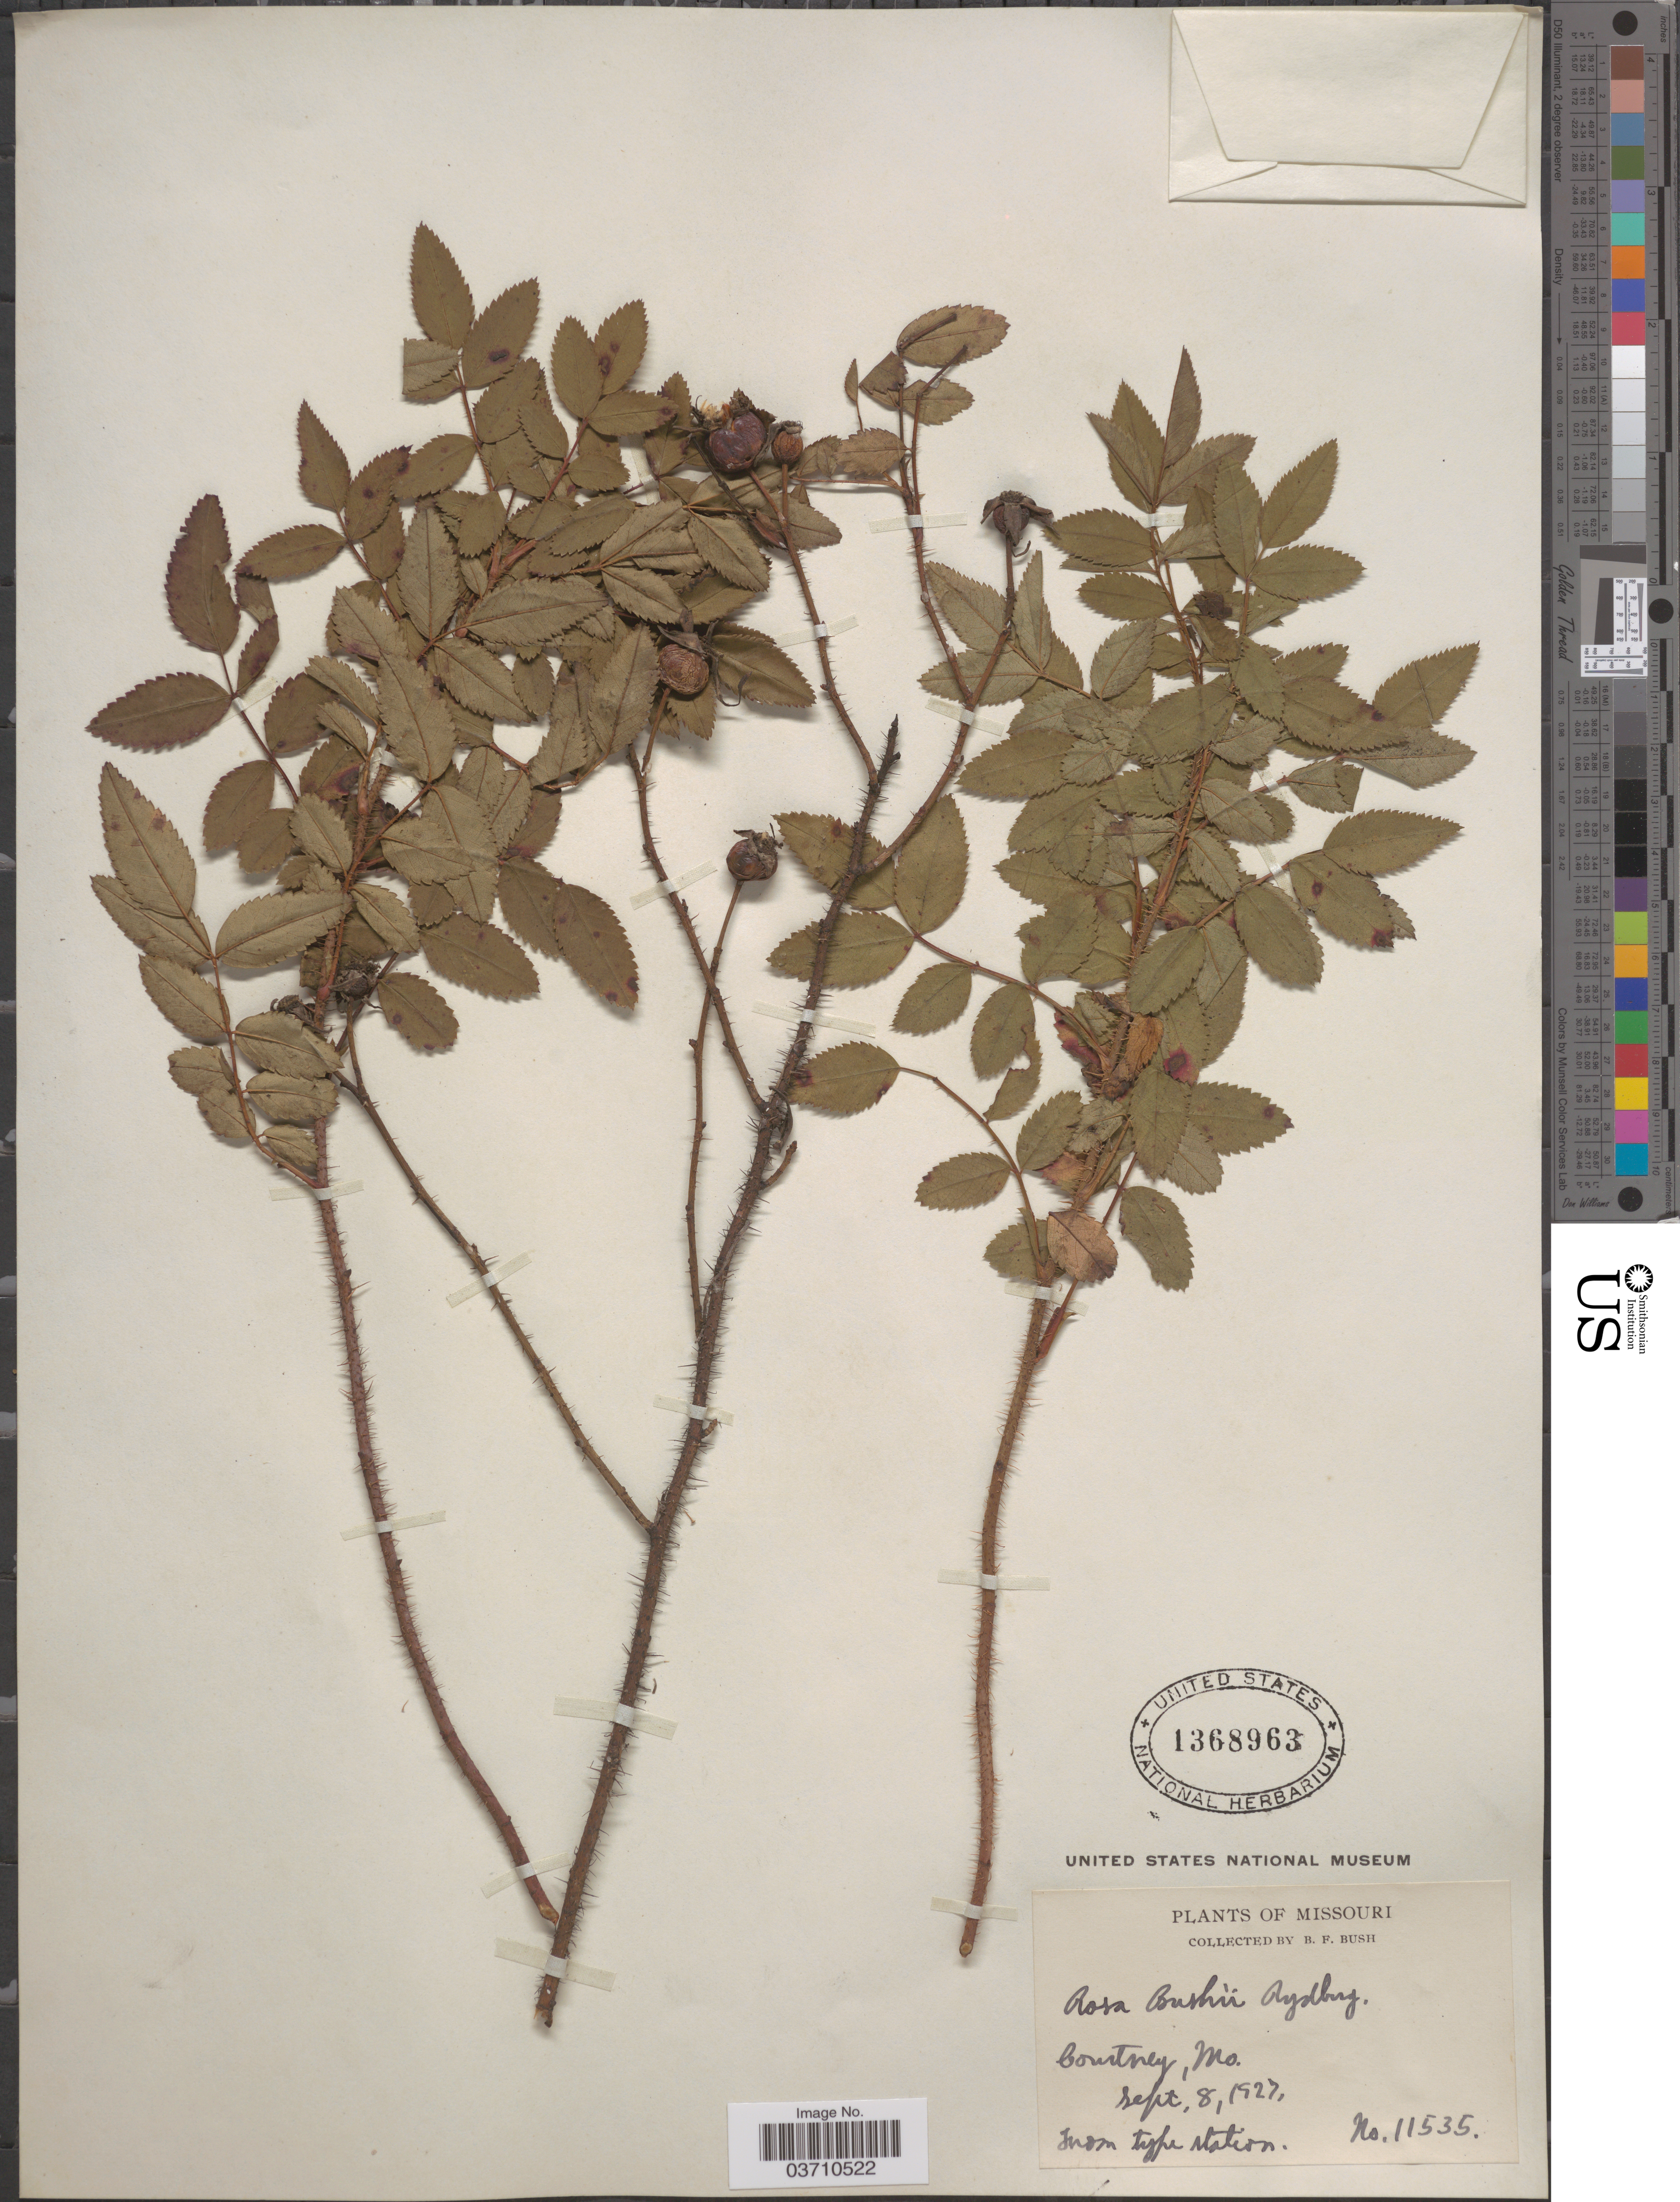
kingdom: Plantae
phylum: Tracheophyta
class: Magnoliopsida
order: Rosales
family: Rosaceae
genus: Rosa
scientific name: Rosa bushii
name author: Rydb.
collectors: B. F. Bush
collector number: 11535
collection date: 1927-09-08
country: United States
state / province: Missouri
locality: Courtney.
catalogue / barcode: US 1368963